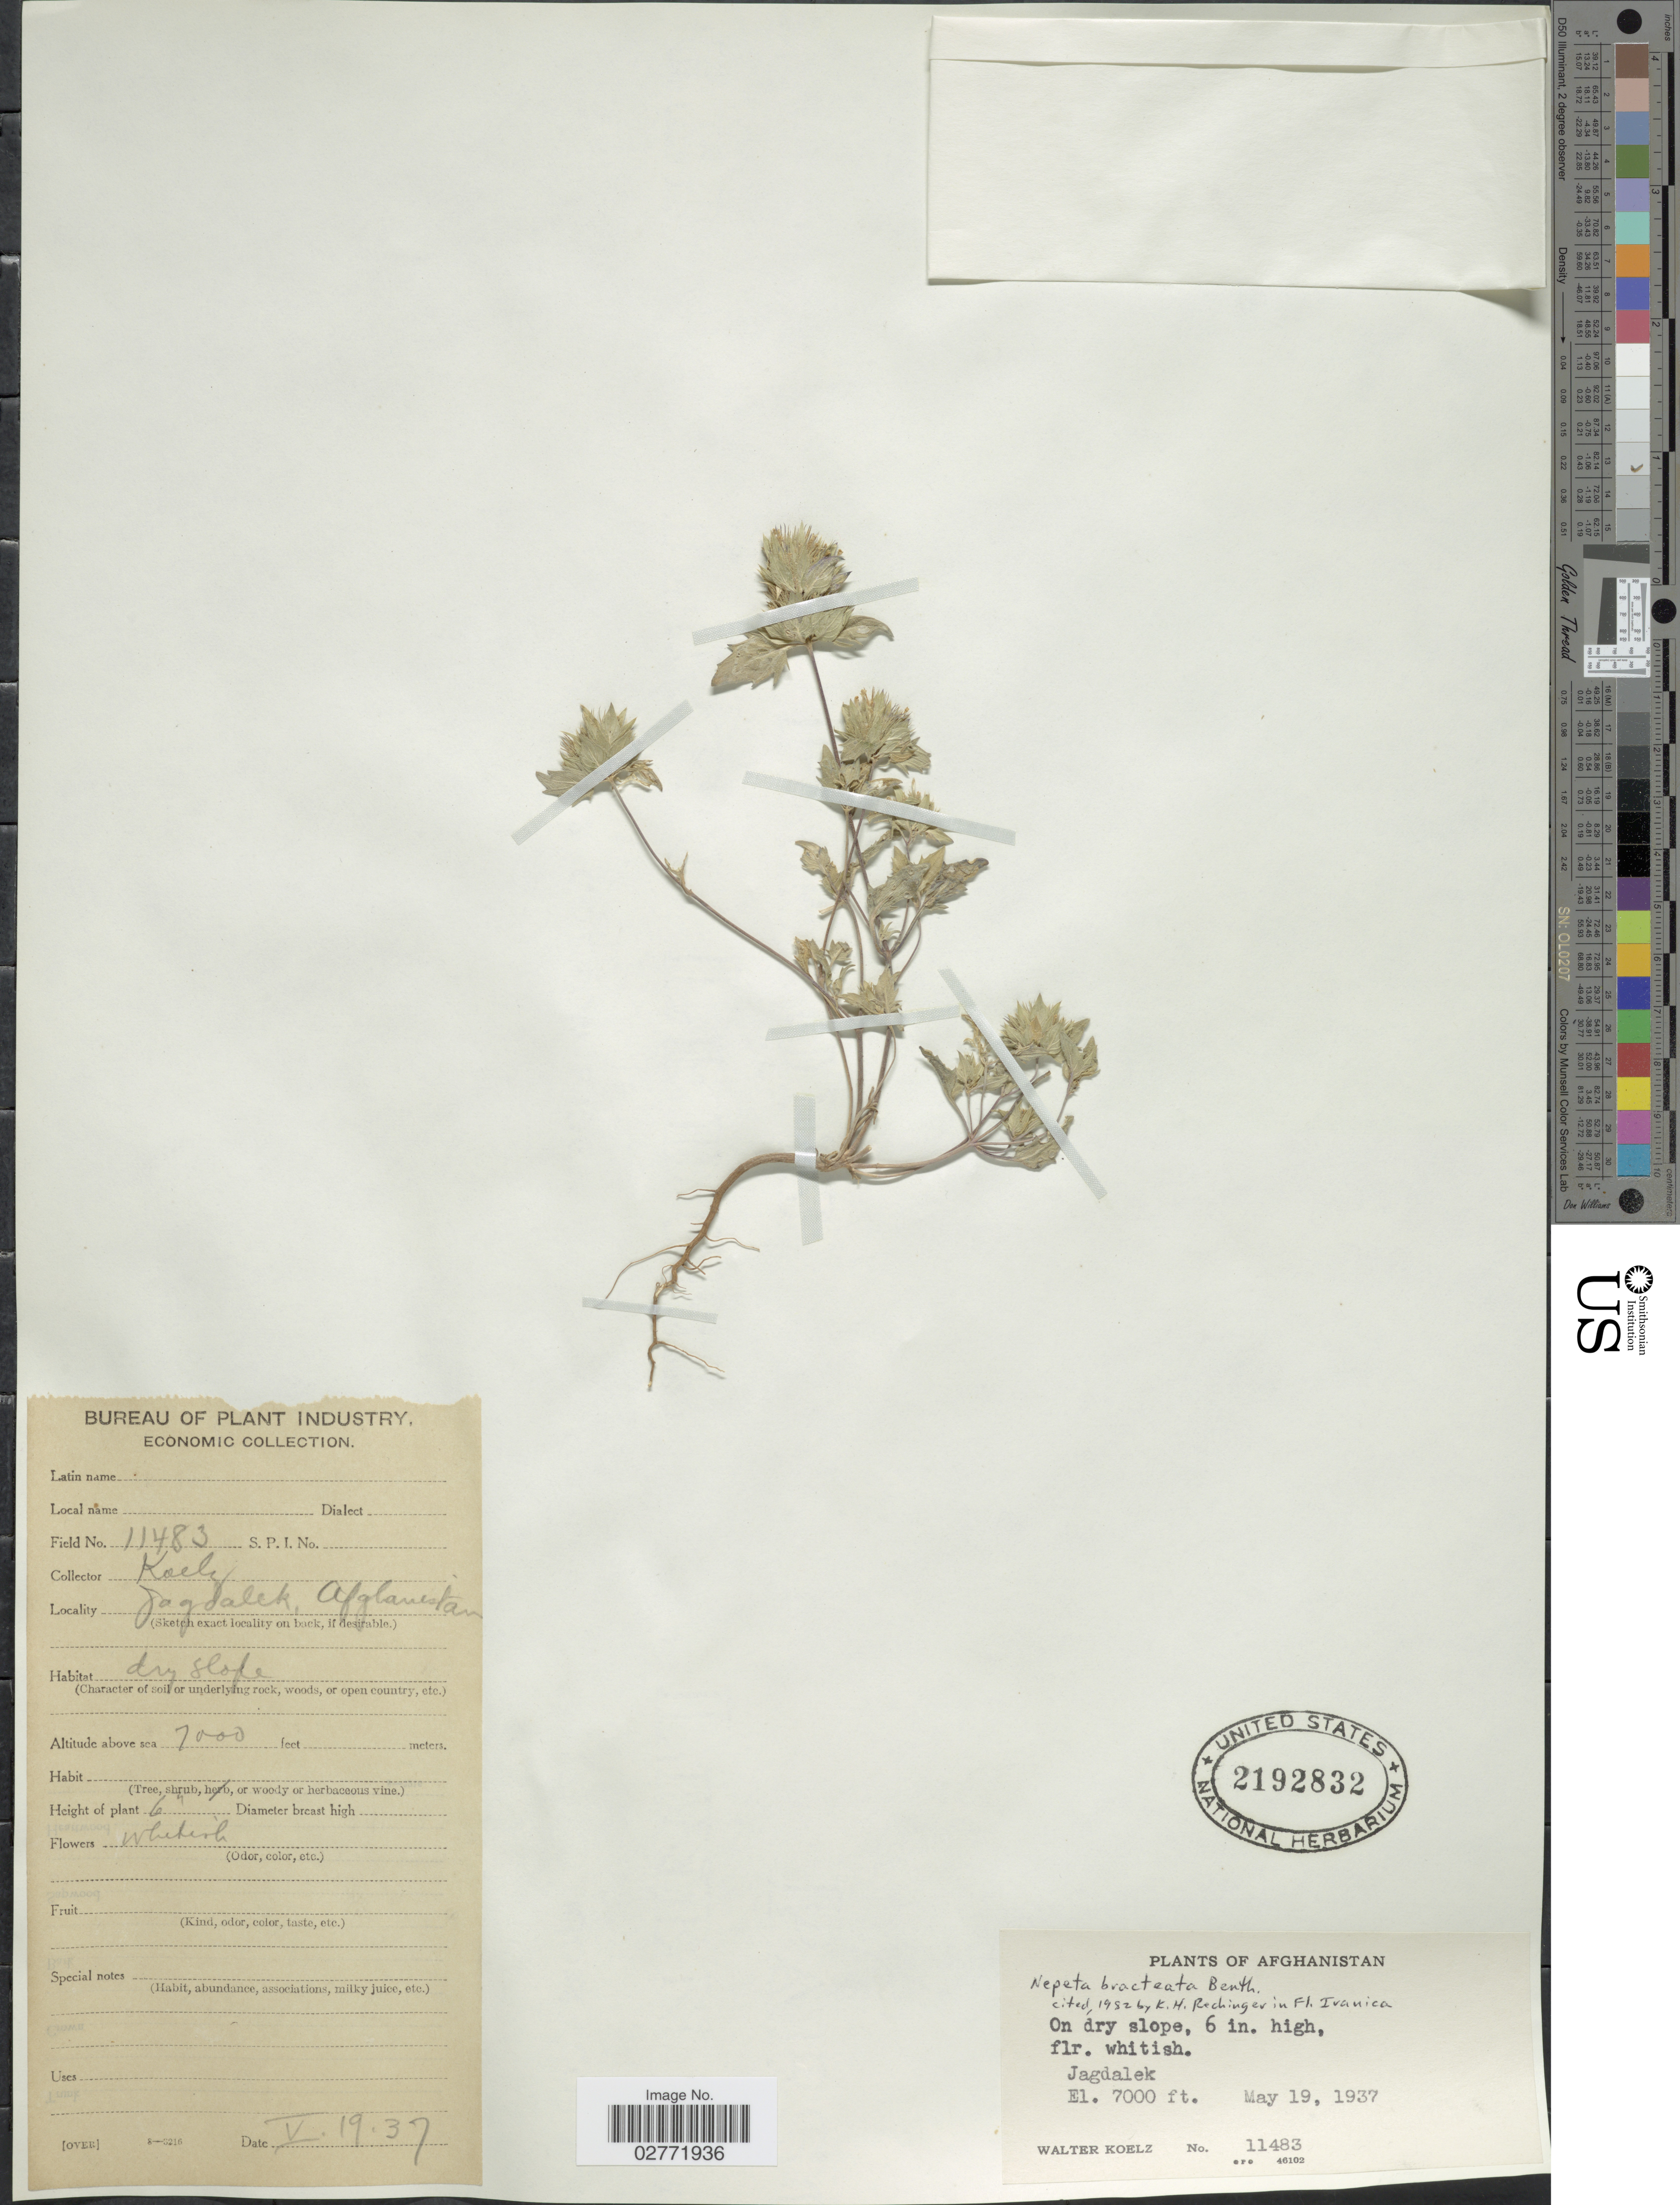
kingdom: Plantae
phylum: Tracheophyta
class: Magnoliopsida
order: Lamiales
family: Lamiaceae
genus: Nepeta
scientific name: Nepeta bracteata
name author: Benth.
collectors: W. N. Koelz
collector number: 11483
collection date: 1937-05-19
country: Afghanistan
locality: Jagdalek.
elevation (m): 2134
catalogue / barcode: US 2192832